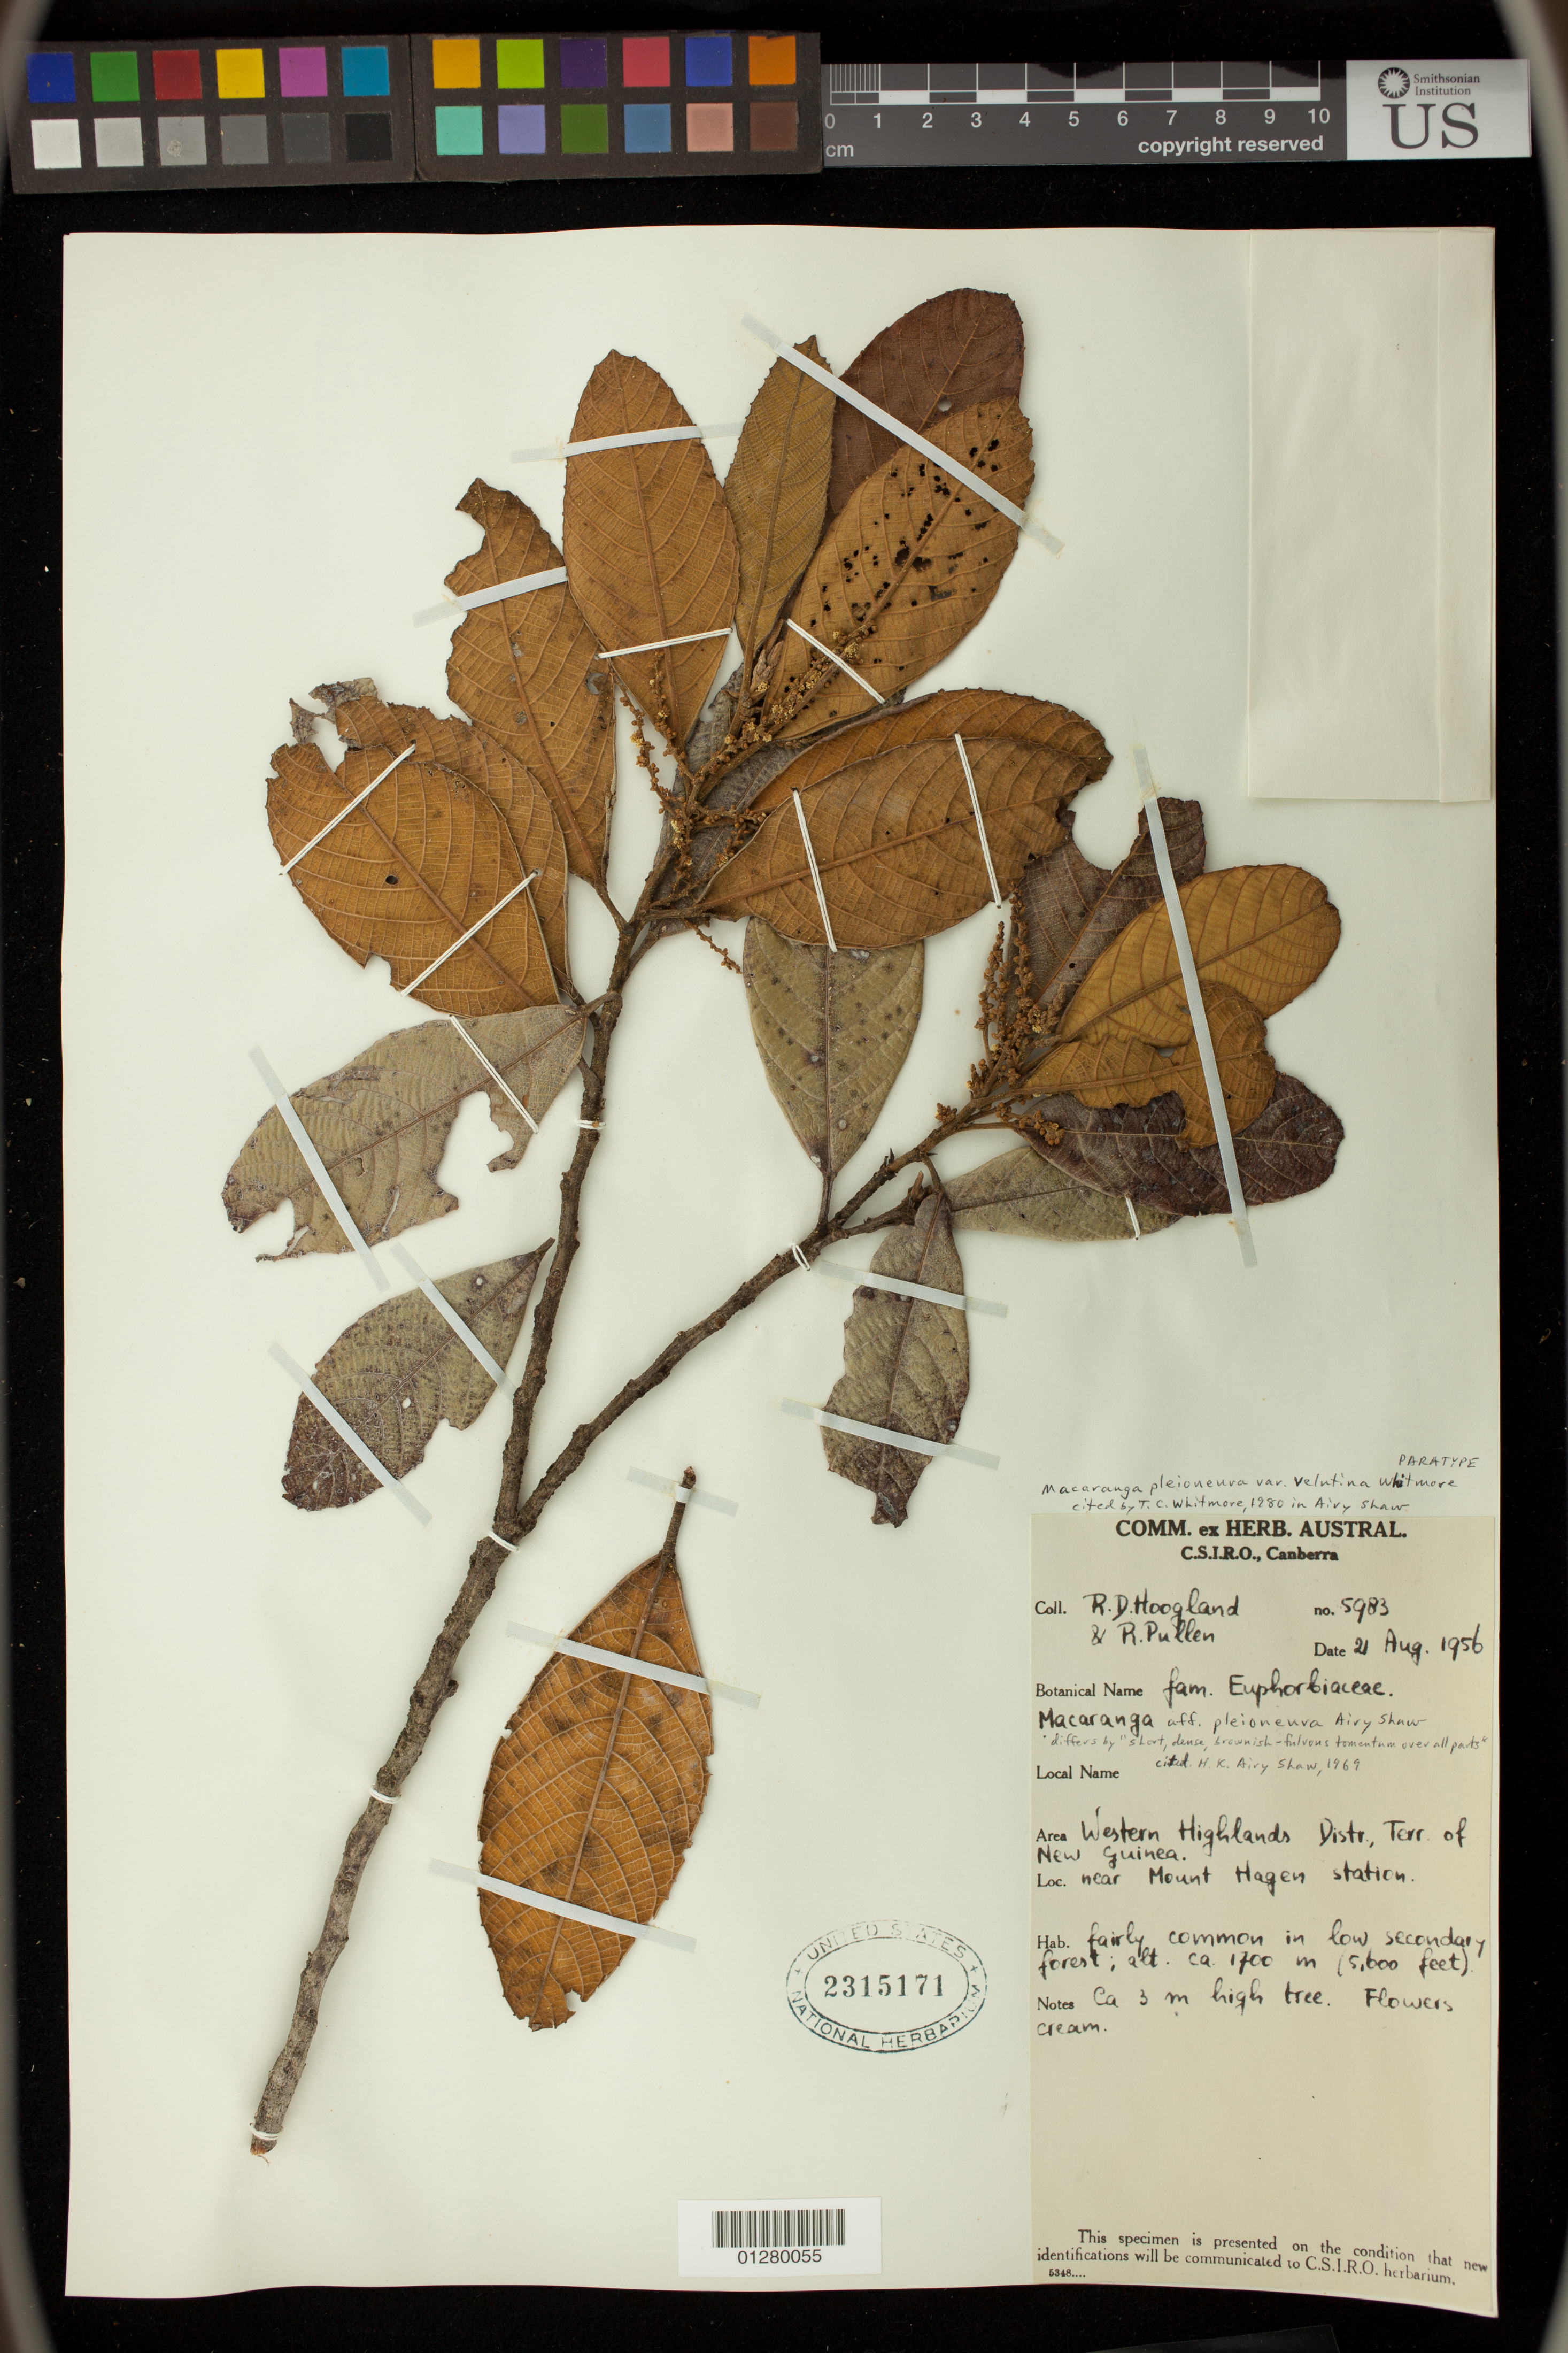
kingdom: Plantae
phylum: Tracheophyta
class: Magnoliopsida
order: Malpighiales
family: Euphorbiaceae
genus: Macaranga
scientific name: Macaranga pleioneura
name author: Airy Shaw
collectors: R. D. Hoogland & R. Pullen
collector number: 5983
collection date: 1956-08-21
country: Papua New Guinea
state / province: Western Highlands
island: New Guinea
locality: Near Mount Hagen Station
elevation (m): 1700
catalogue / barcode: US 2315171